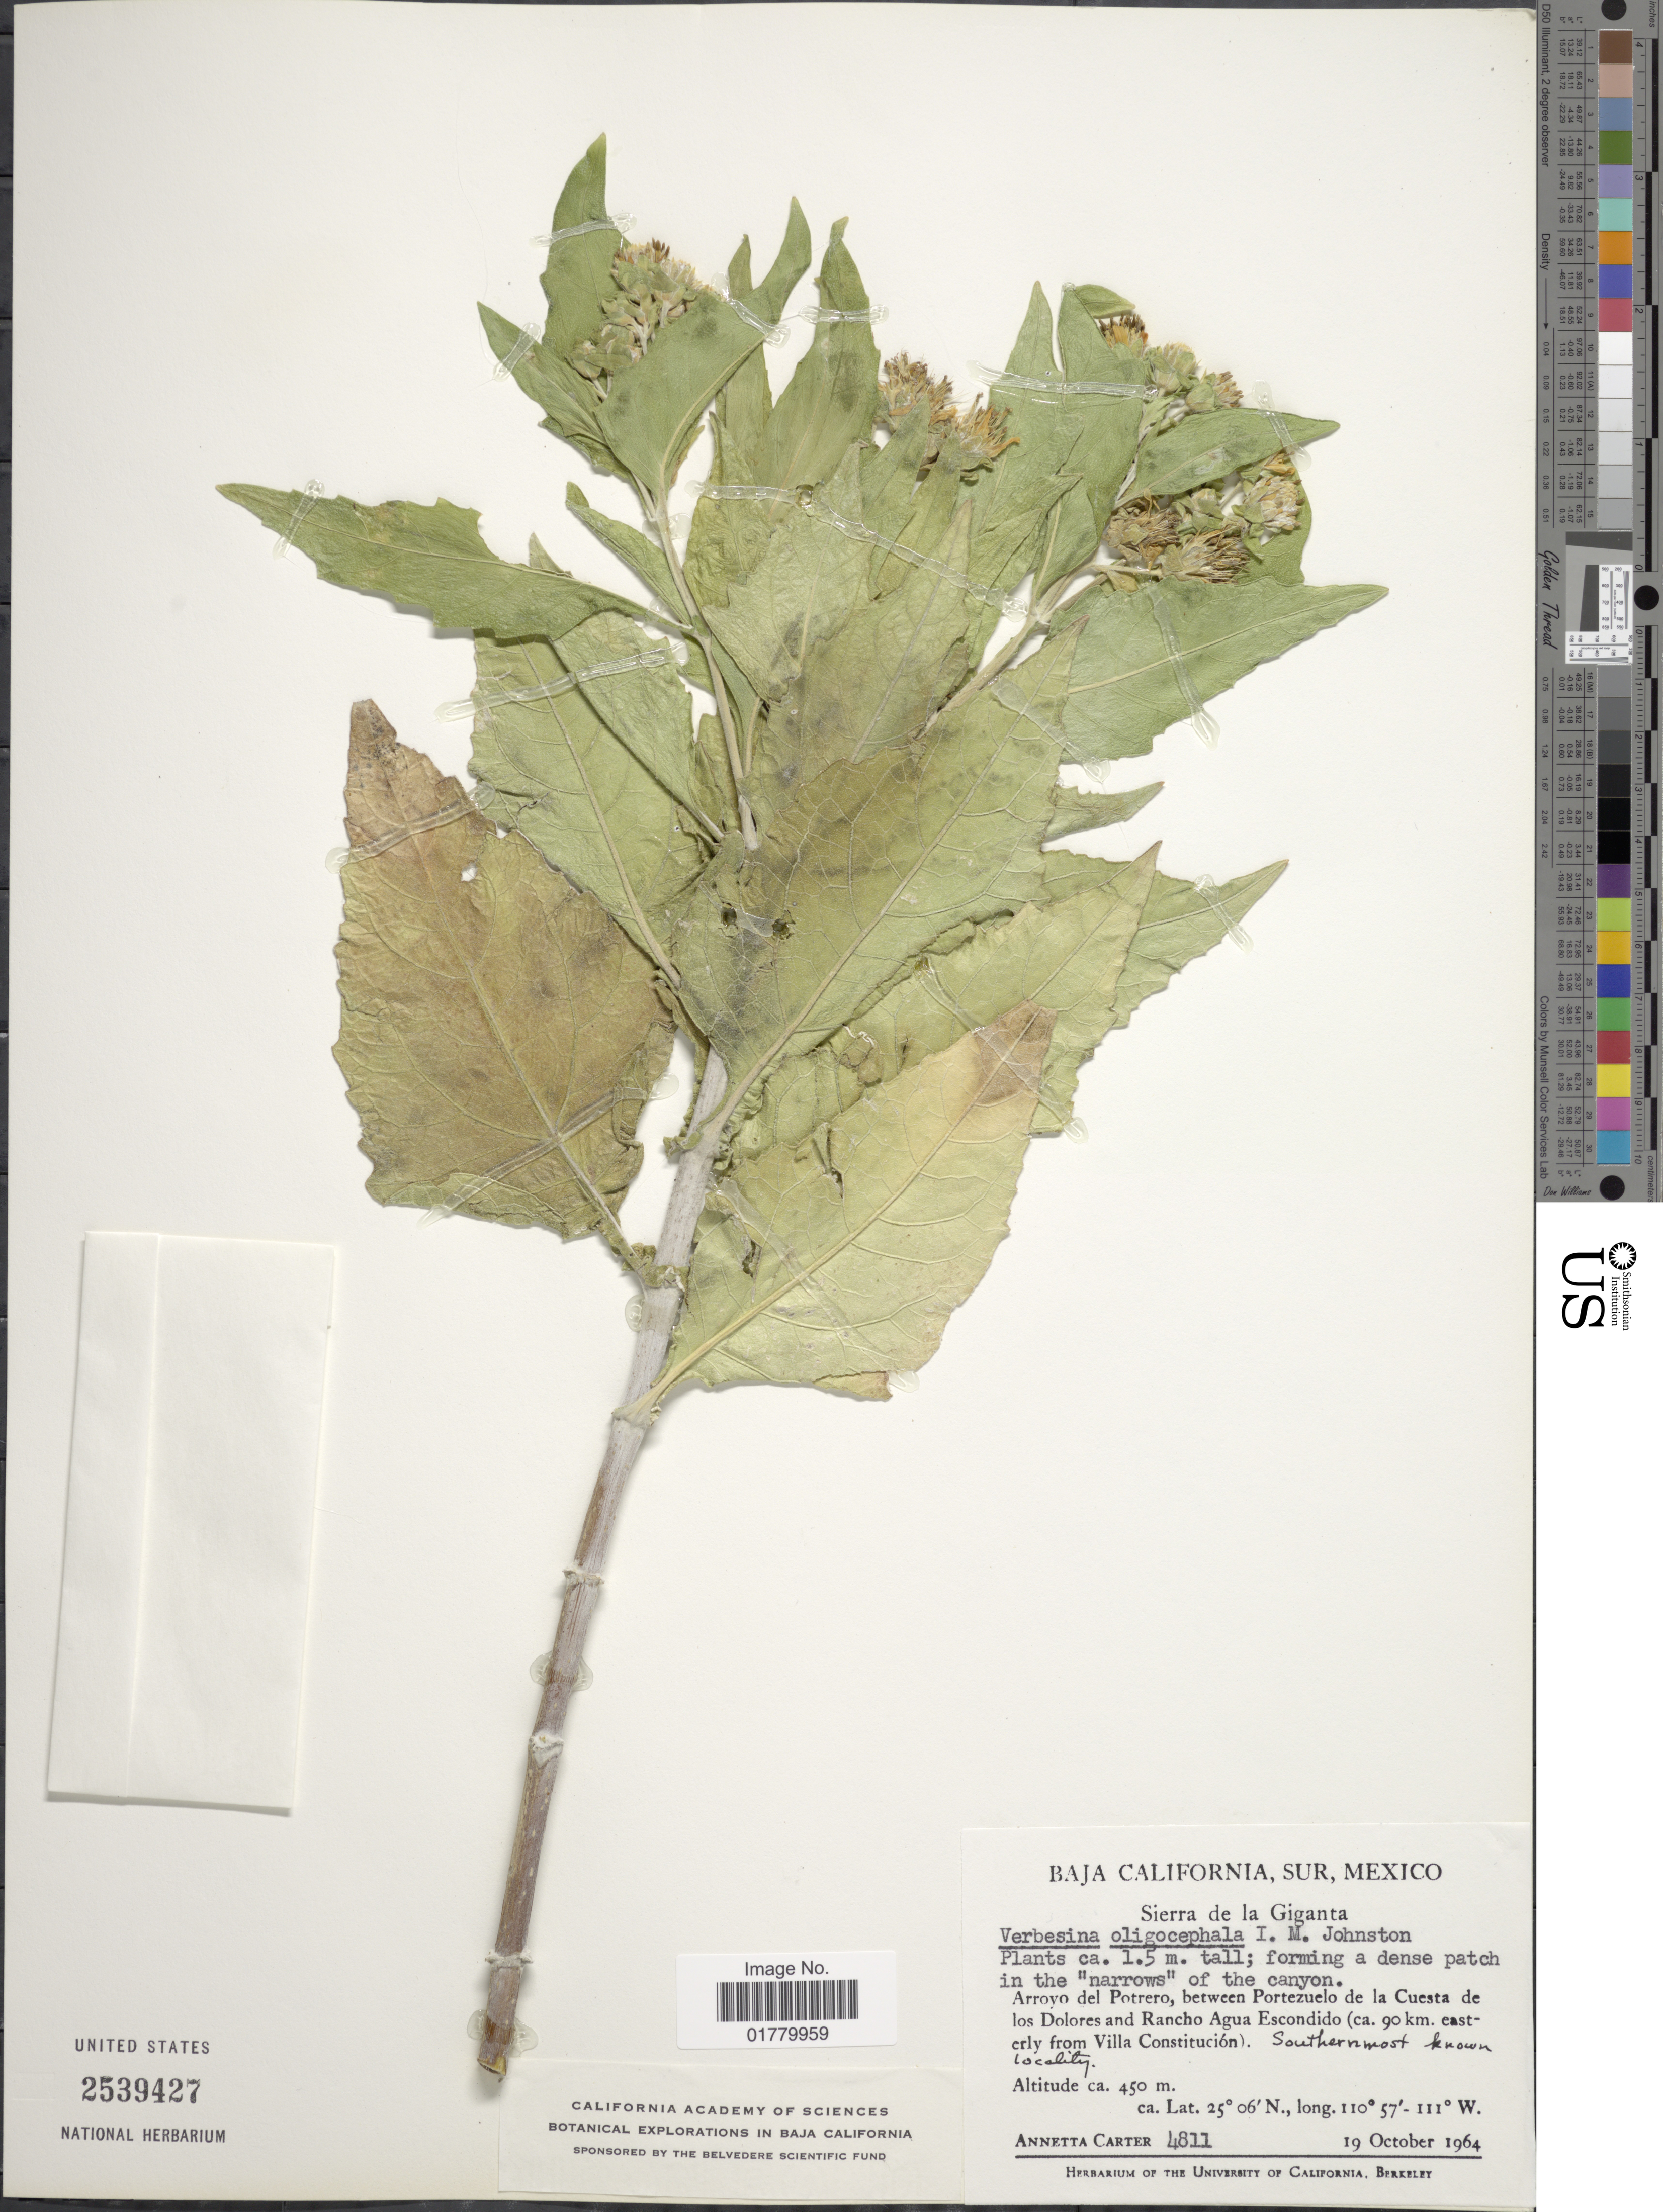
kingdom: Plantae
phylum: Tracheophyta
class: Magnoliopsida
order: Asterales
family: Asteraceae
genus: Verbesina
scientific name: Verbesina oligocephala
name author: I.M. Johnst.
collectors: A. Carter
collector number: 4811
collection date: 1964-10-19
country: Mexico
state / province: Baja California Sur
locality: Sierra de la Giganta, Arroyo del Potrero, between Portezuelo de la Cuesta de los Dolores and Rancho Agua Escondido (ca. 90 km. easterly from Villa Constitución), Southern most known locality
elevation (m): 450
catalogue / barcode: US 2539427